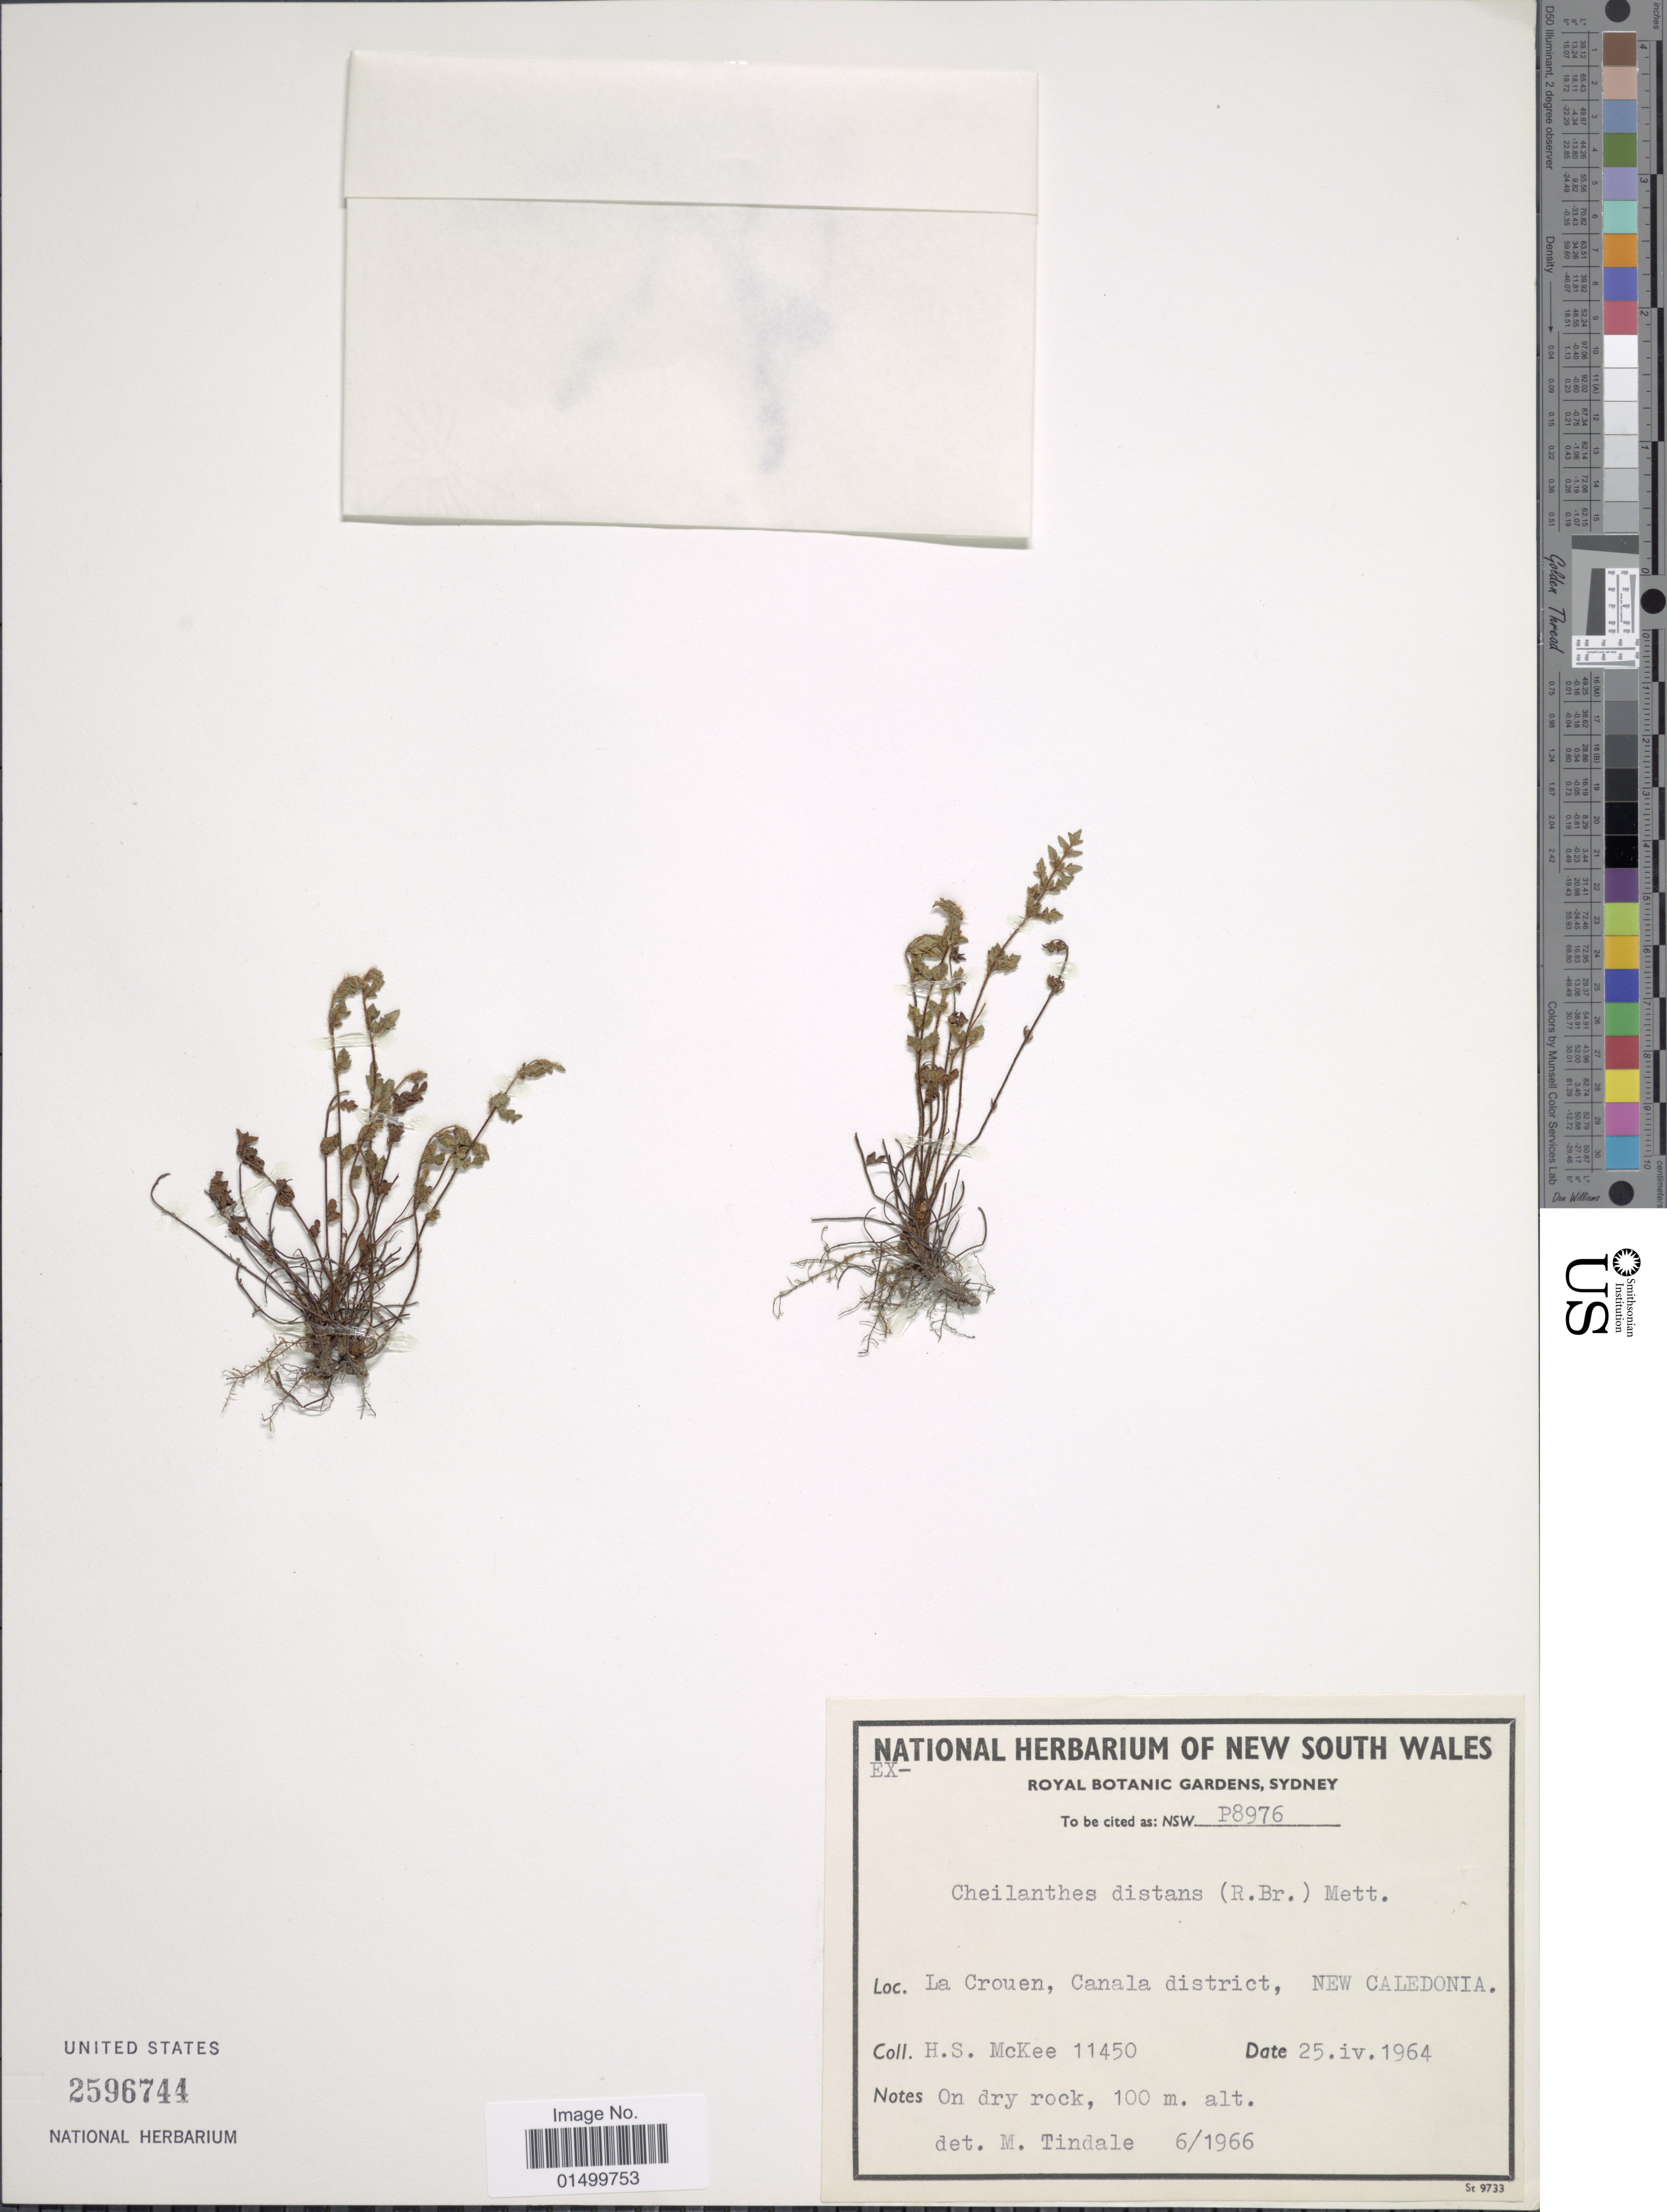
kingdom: Plantae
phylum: Tracheophyta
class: Polypodiopsida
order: Polypodiales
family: Pteridaceae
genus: Cheilanthes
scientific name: Cheilanthes distans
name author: Mett.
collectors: H. S. McKee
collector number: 11450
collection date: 1964-04-25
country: New Caledonia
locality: La Crouen, Canala District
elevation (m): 100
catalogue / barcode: US 2596744